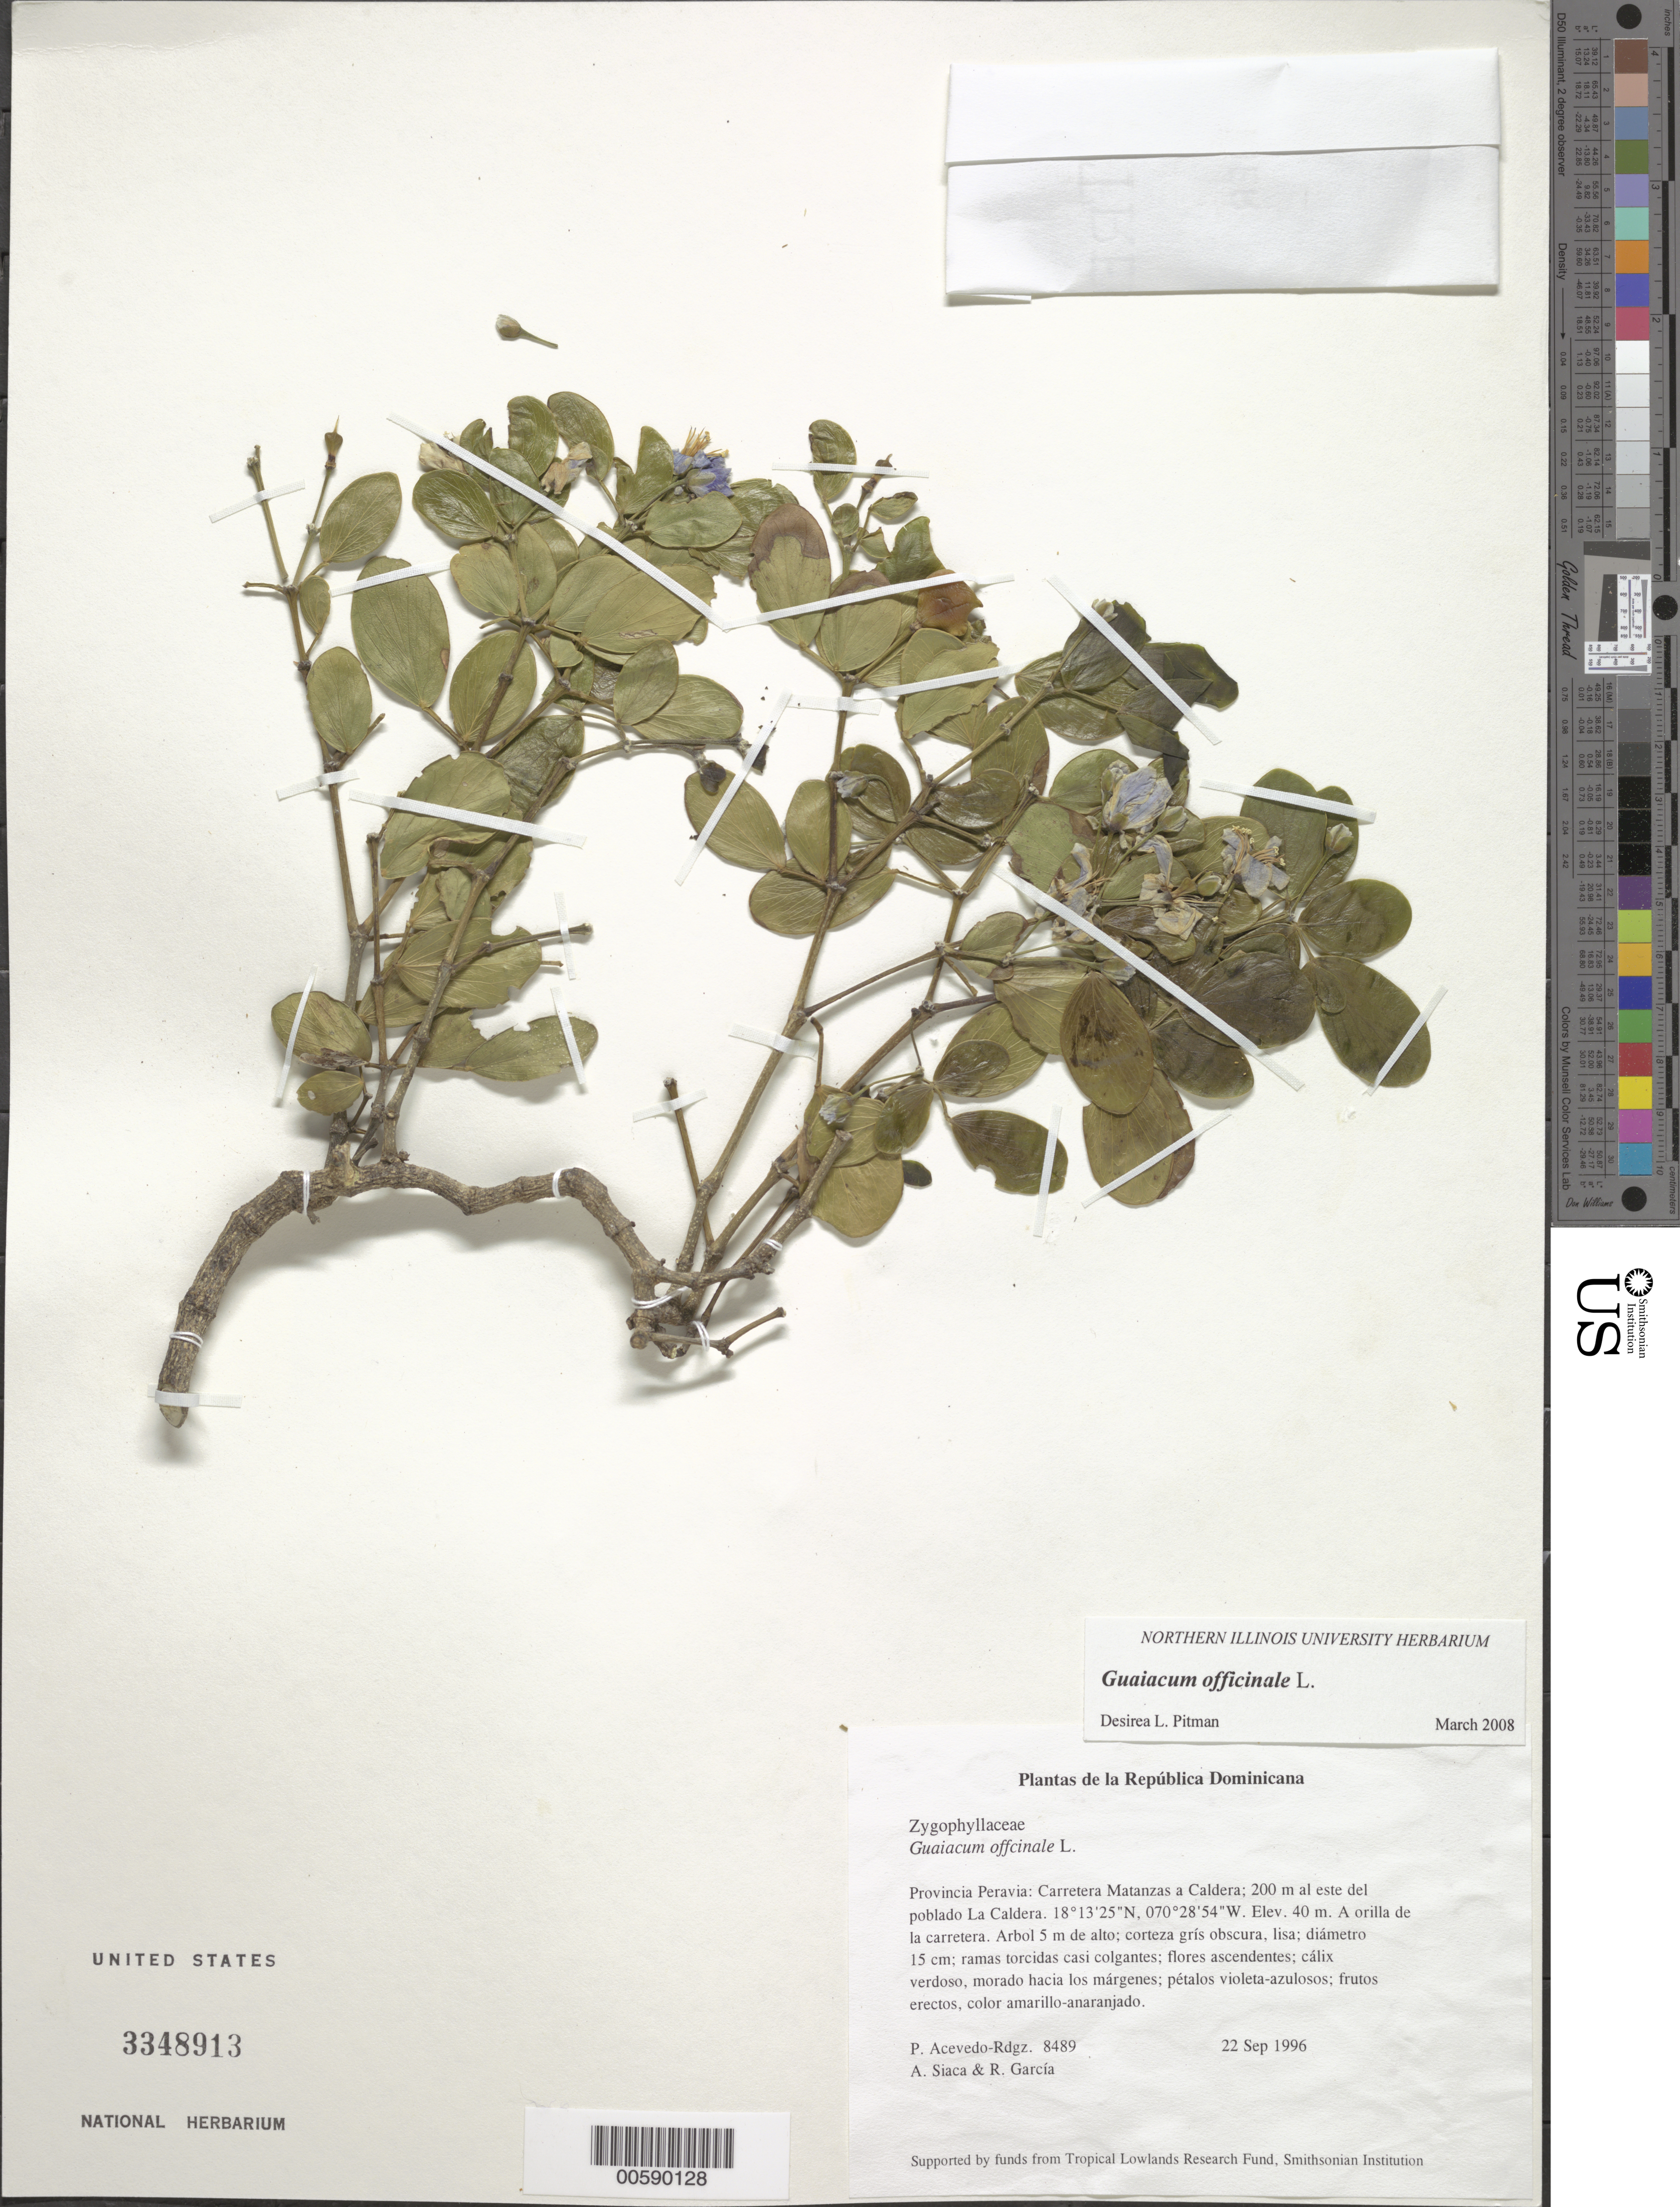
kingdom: Plantae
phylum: Tracheophyta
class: Magnoliopsida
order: Zygophyllales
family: Zygophyllaceae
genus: Guaiacum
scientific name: Guaiacum officinale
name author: L.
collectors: P. Acevedo-Rodr., A. Siaca & R. G. García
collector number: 8489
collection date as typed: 22 Sep 1996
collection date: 1996-09-22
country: Dominican Republic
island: Hispaniola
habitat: A orilla de la carretera.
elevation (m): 40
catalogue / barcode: US 3348913